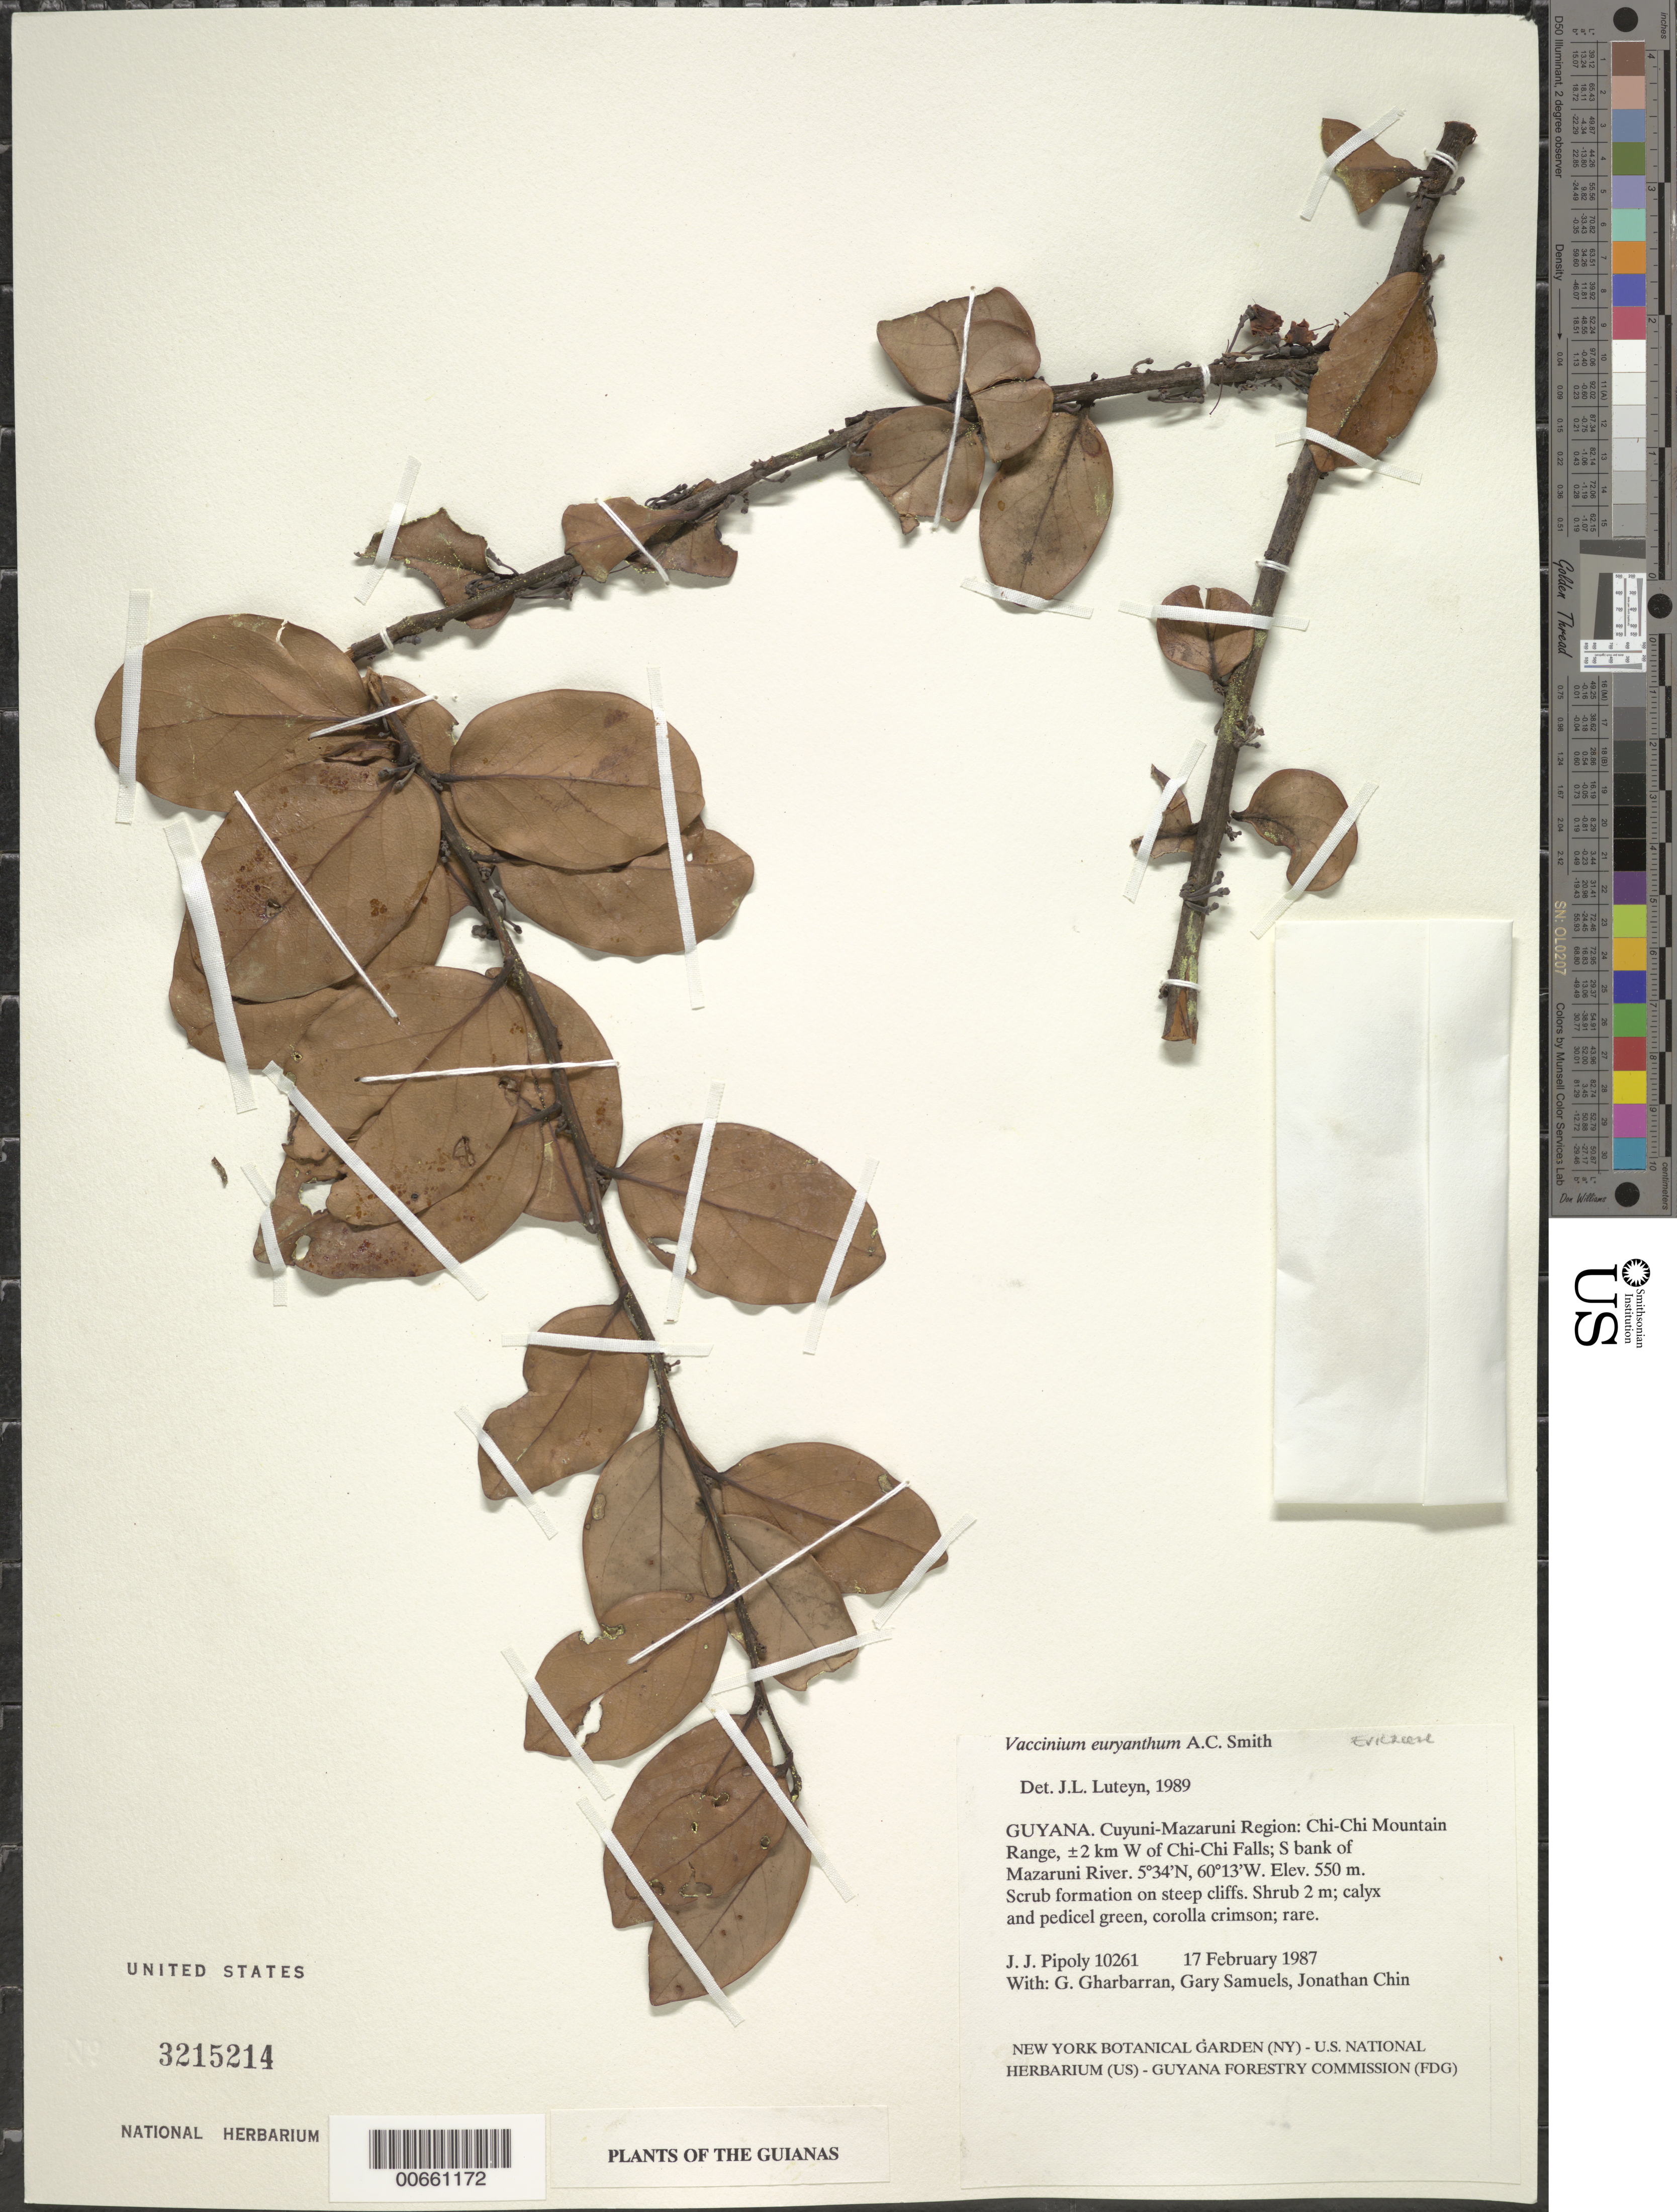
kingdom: Plantae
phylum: Tracheophyta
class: Magnoliopsida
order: Ericales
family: Ericaceae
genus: Vaccinium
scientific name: Vaccinium euryanthum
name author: A.C. Sm.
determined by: Luteyn, J. L.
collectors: J. J. Pipoly, G. Gharbarran, G. Samuels & J. Chin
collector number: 10261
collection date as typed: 17 February 1987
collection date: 1987-02-17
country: Guyana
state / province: Cuyuni-Mazaruni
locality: Chi-Chi Mountain Range, ±2 km W of Chi-Chi Falls; S bank of Mazaruni River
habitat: Scrub formation on steep cliffs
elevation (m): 550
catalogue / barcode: US 3215214